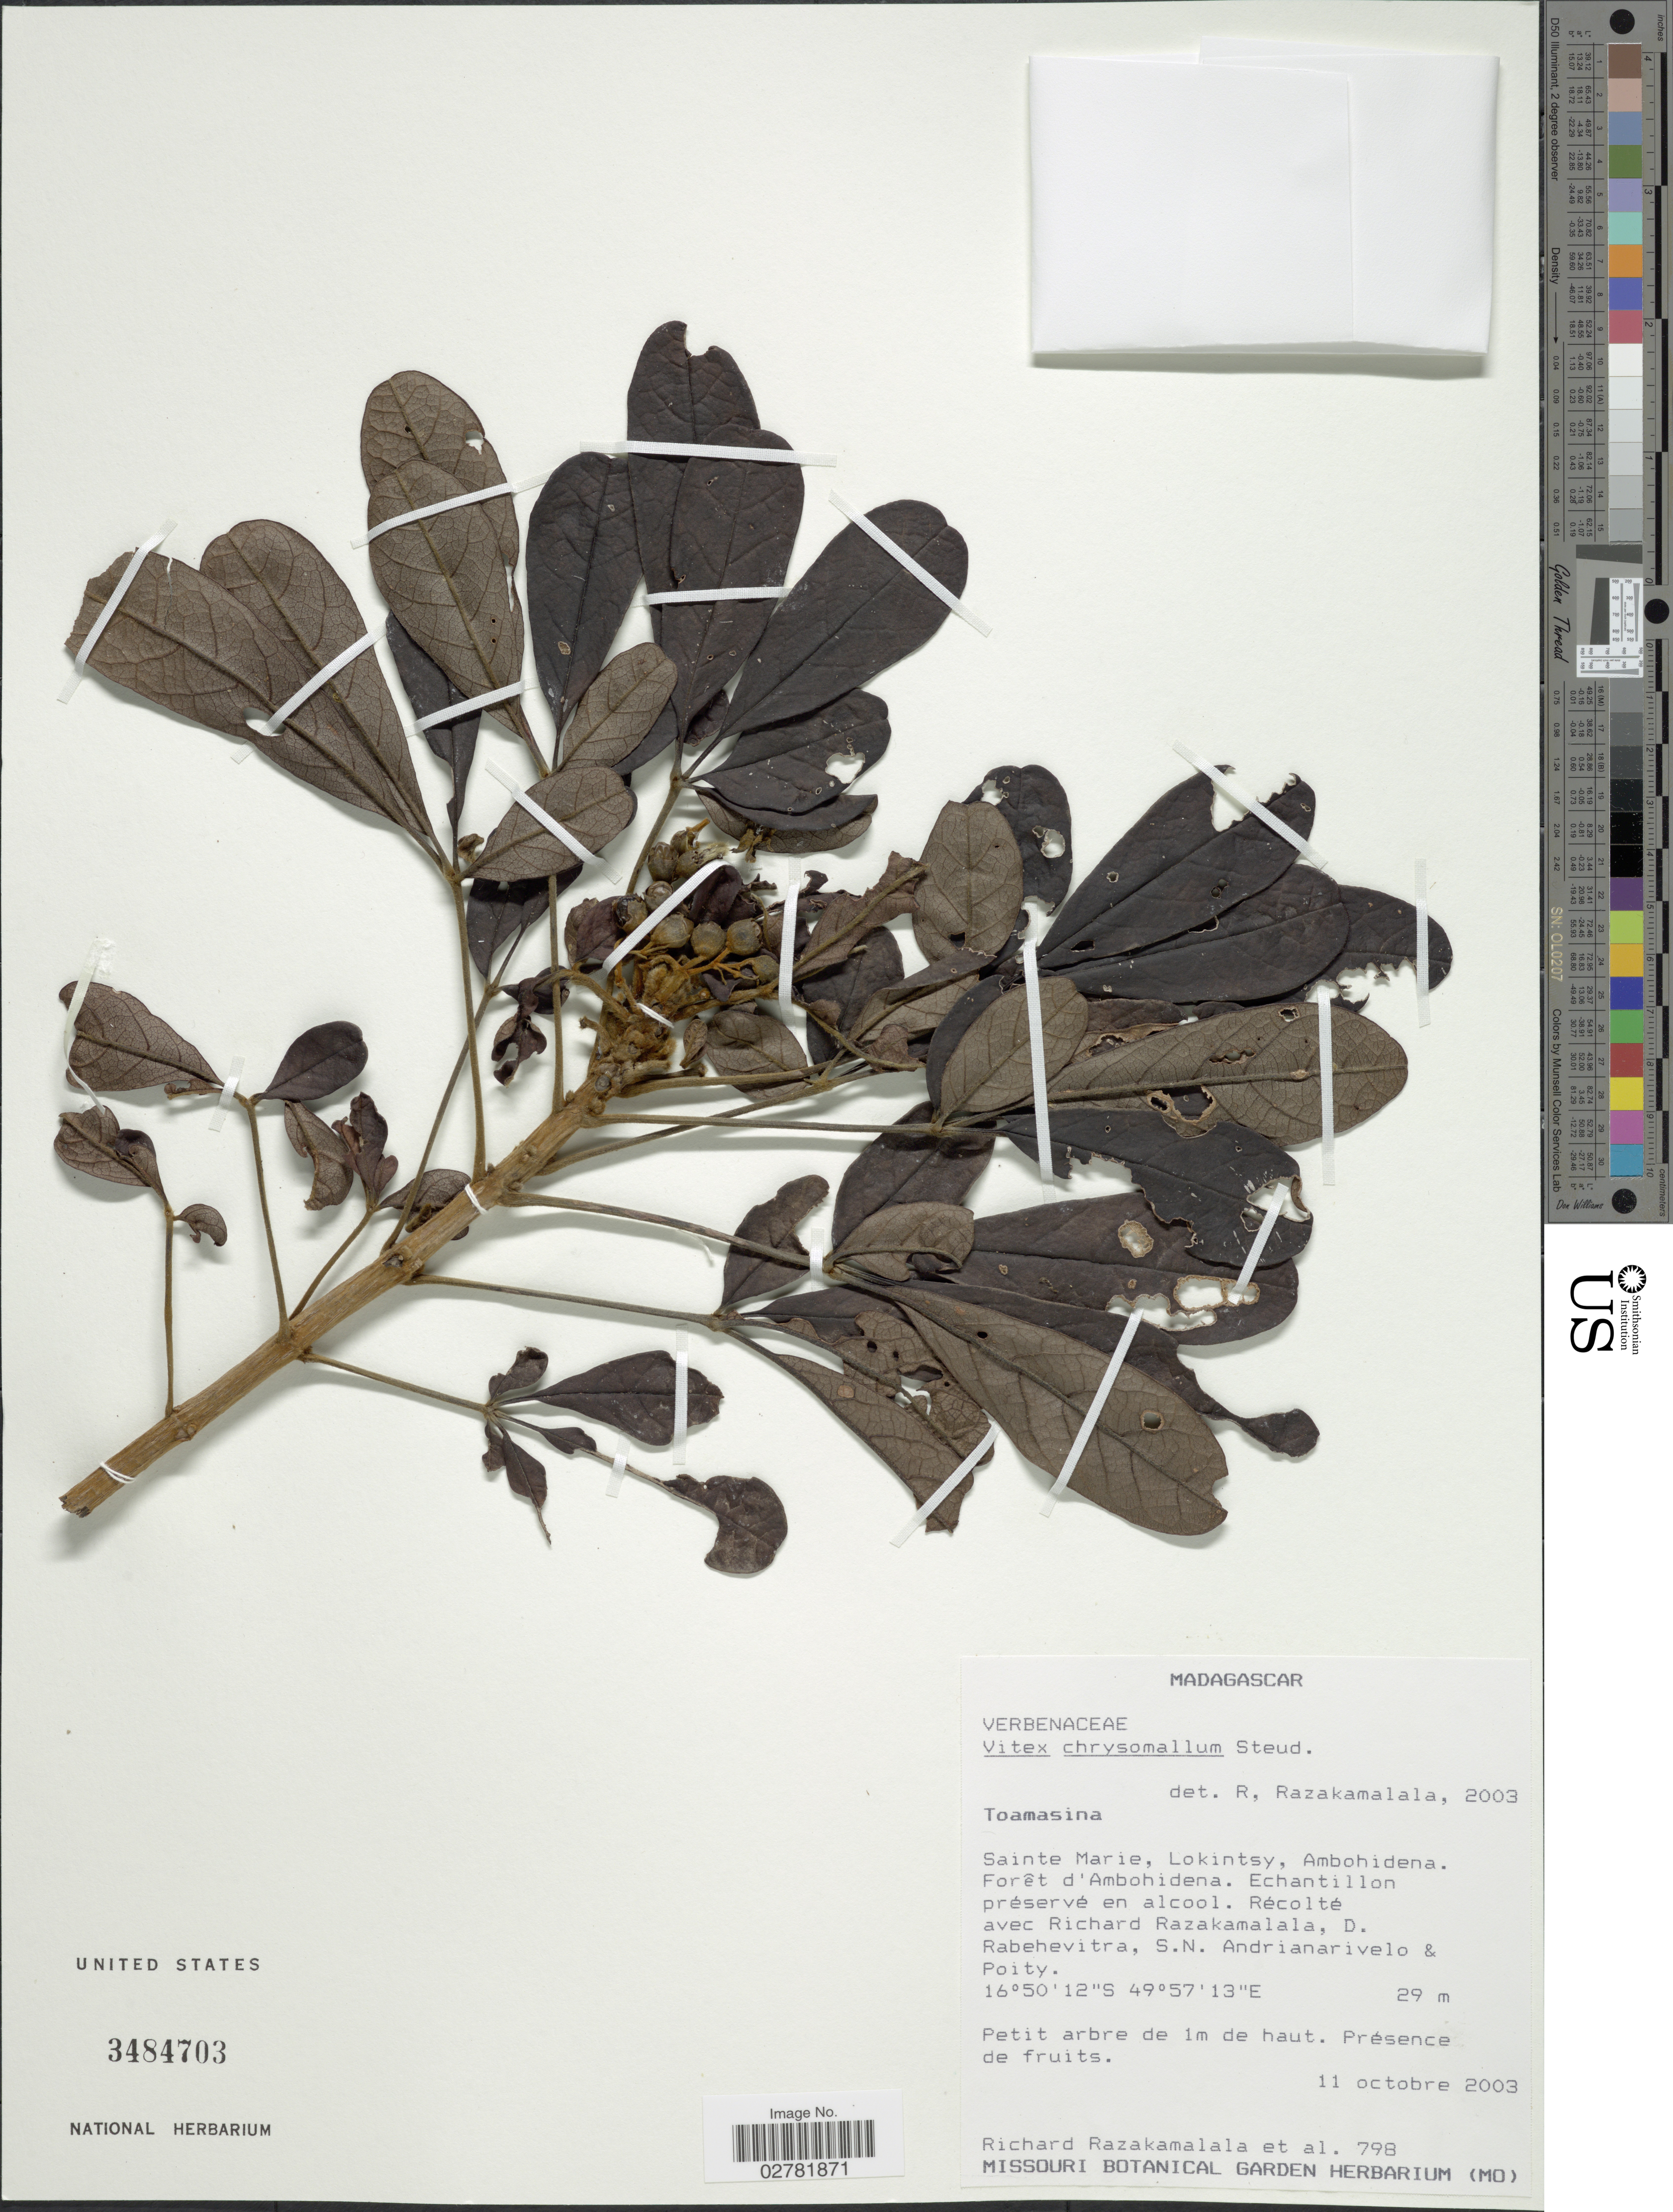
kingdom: Plantae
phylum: Tracheophyta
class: Magnoliopsida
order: Lamiales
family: Lamiaceae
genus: Vitex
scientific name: Vitex chrysomallum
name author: Steud.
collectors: R. Razakamalala, R. Razakamalala, D. Rabehevitra, S. Andrianarivelo & -. Poity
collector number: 798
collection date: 2003-10-11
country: Madagascar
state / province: Analanjirofo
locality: Sainte Marie, Lokintsy, Ambohidena. Forêt d'Ambohidena.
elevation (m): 29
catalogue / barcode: US 3484703